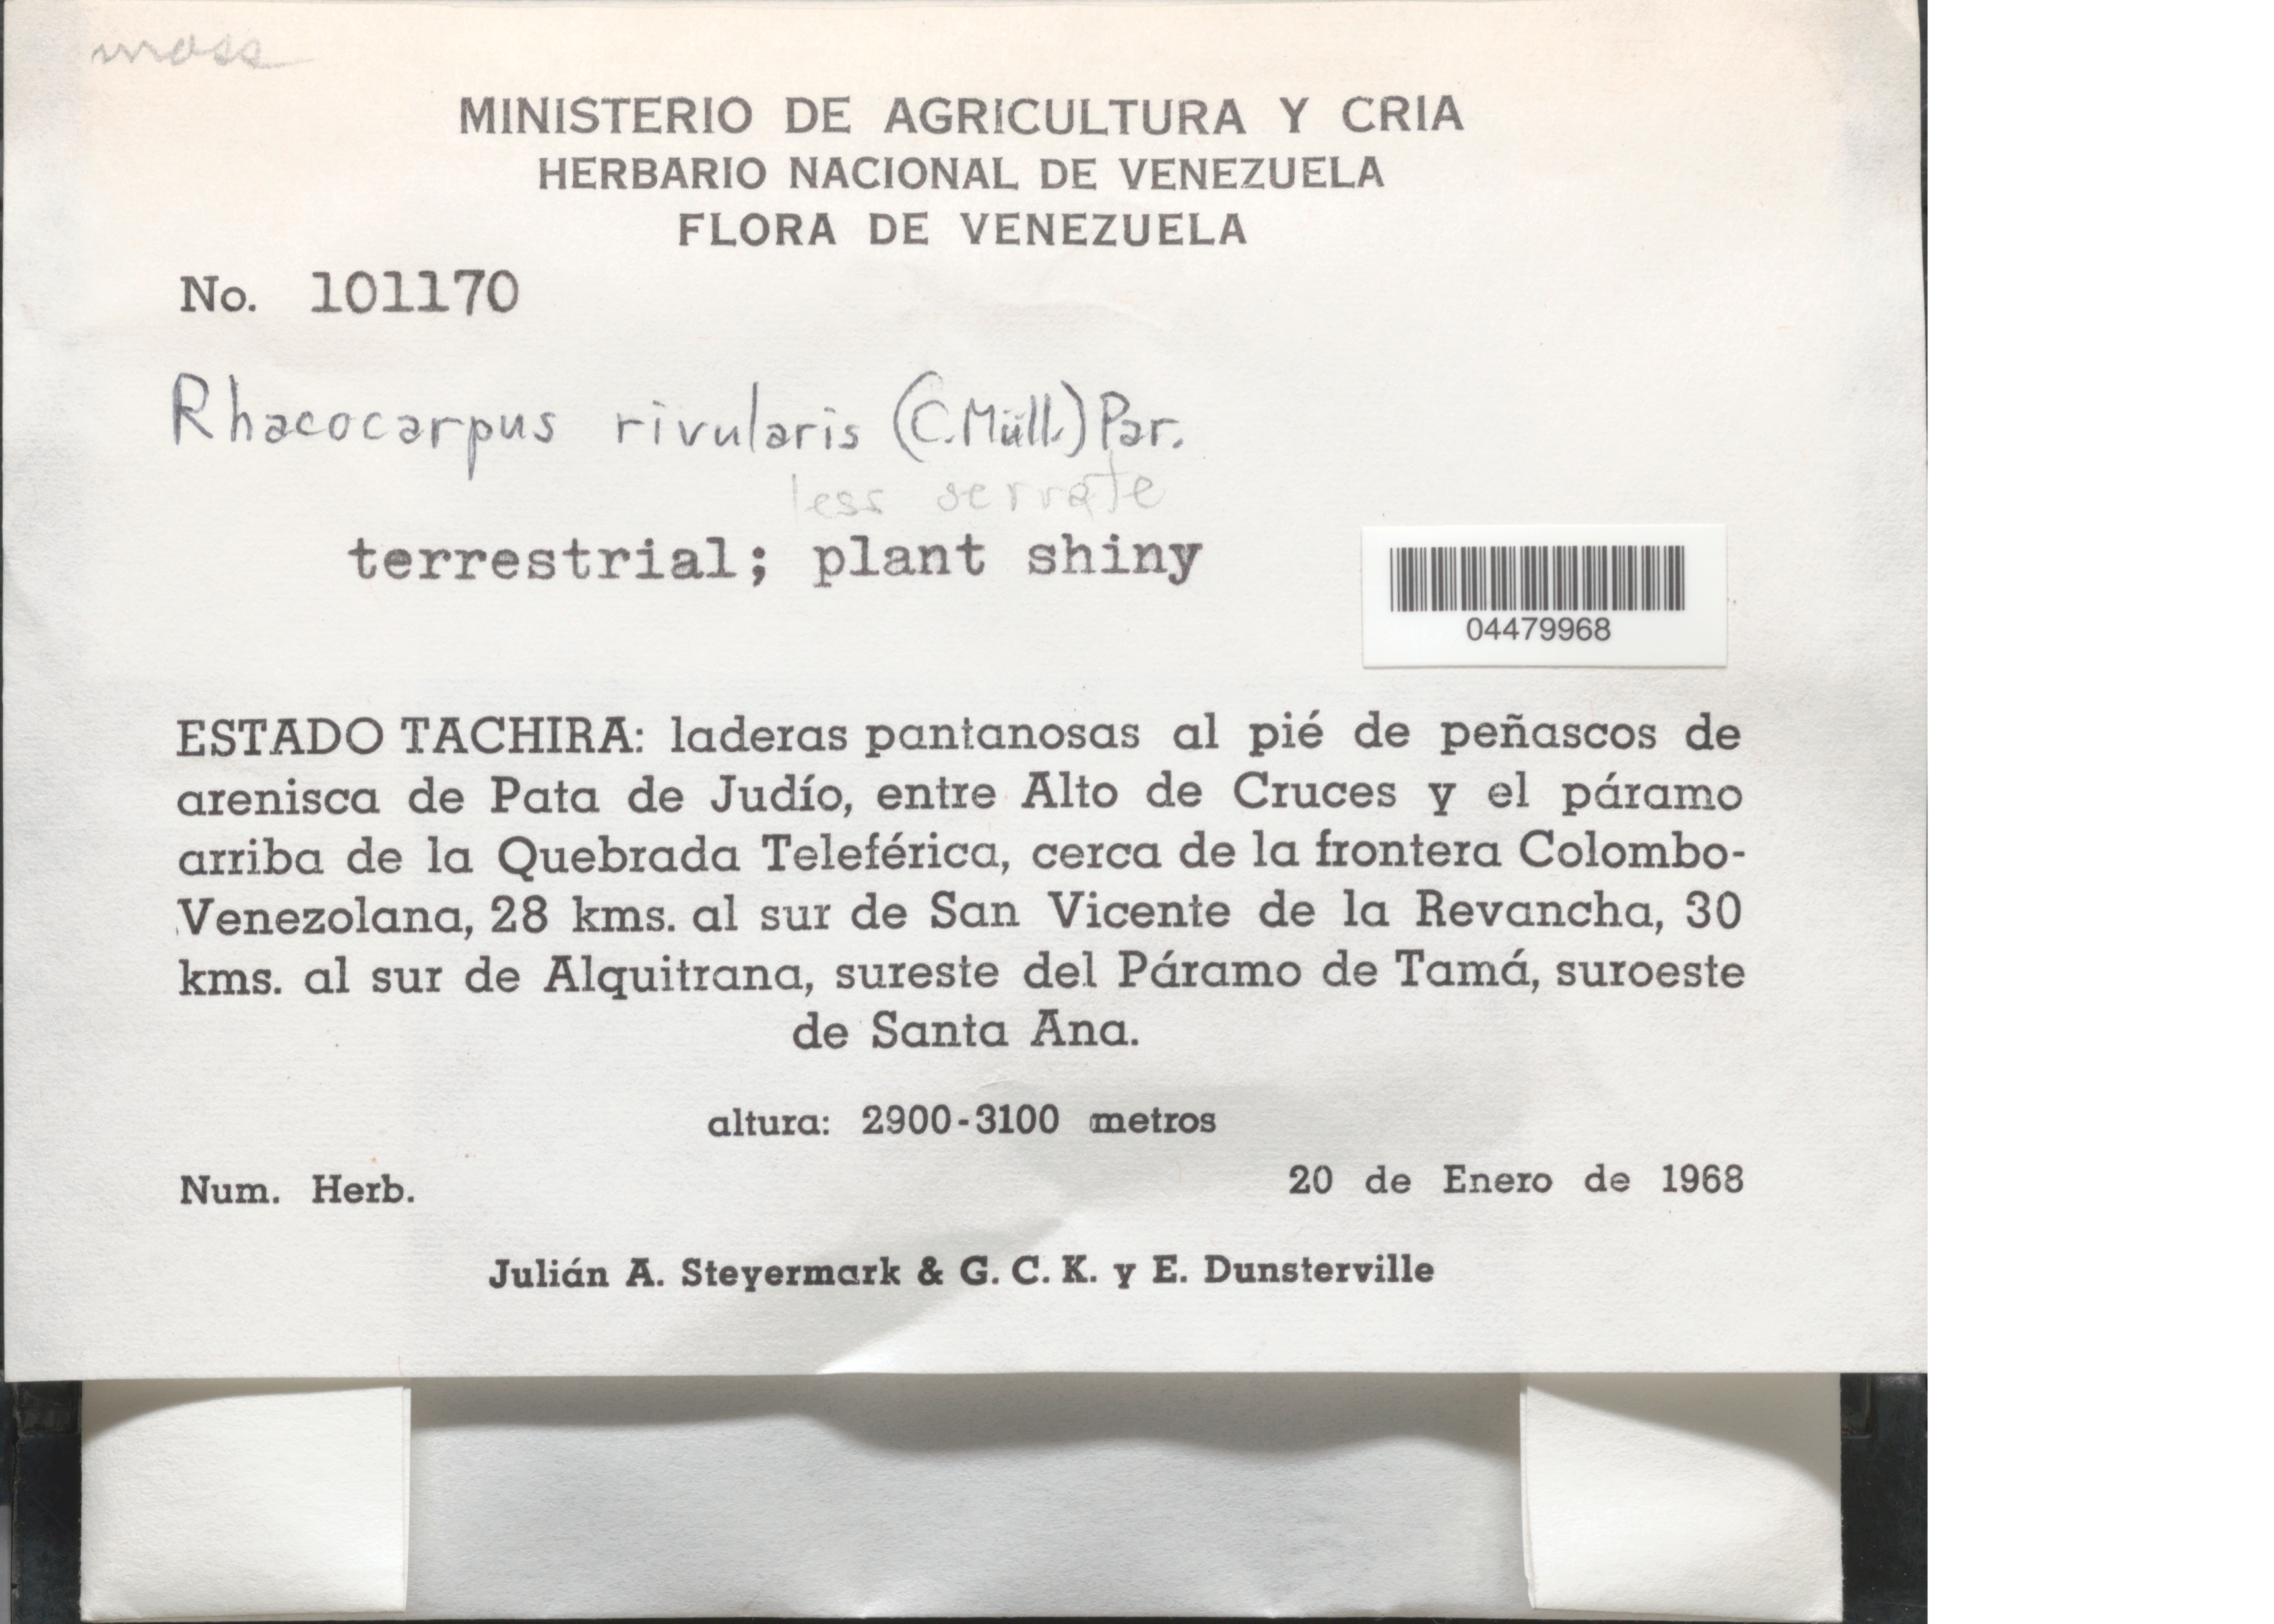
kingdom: Plantae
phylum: Bryophyta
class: Bryopsida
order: Hedwigiales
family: Hedwigiaceae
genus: Rhacocarpus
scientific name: Rhacocarpus rivularis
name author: (Müll. Hal.) Paris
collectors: J. Steyermark, G. C. K. Dunsterville & E. Dunsterville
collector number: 101170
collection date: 1968-01-20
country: Venezuela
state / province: Tachira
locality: Laderas pantanosas al pié de peñascos de arenisca de Pata de Judío, entre Alto de Cruces y el páramo arriba de la Quebrada Teleférica, cerca de la frontera Colombo-Venezolana, 28 kms. al sur de San Vicente de la Revancha, 30 kms. al sur de Alquitrana, sureste del Páramo de Tamá, suroeste de Santa Ana.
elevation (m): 2900